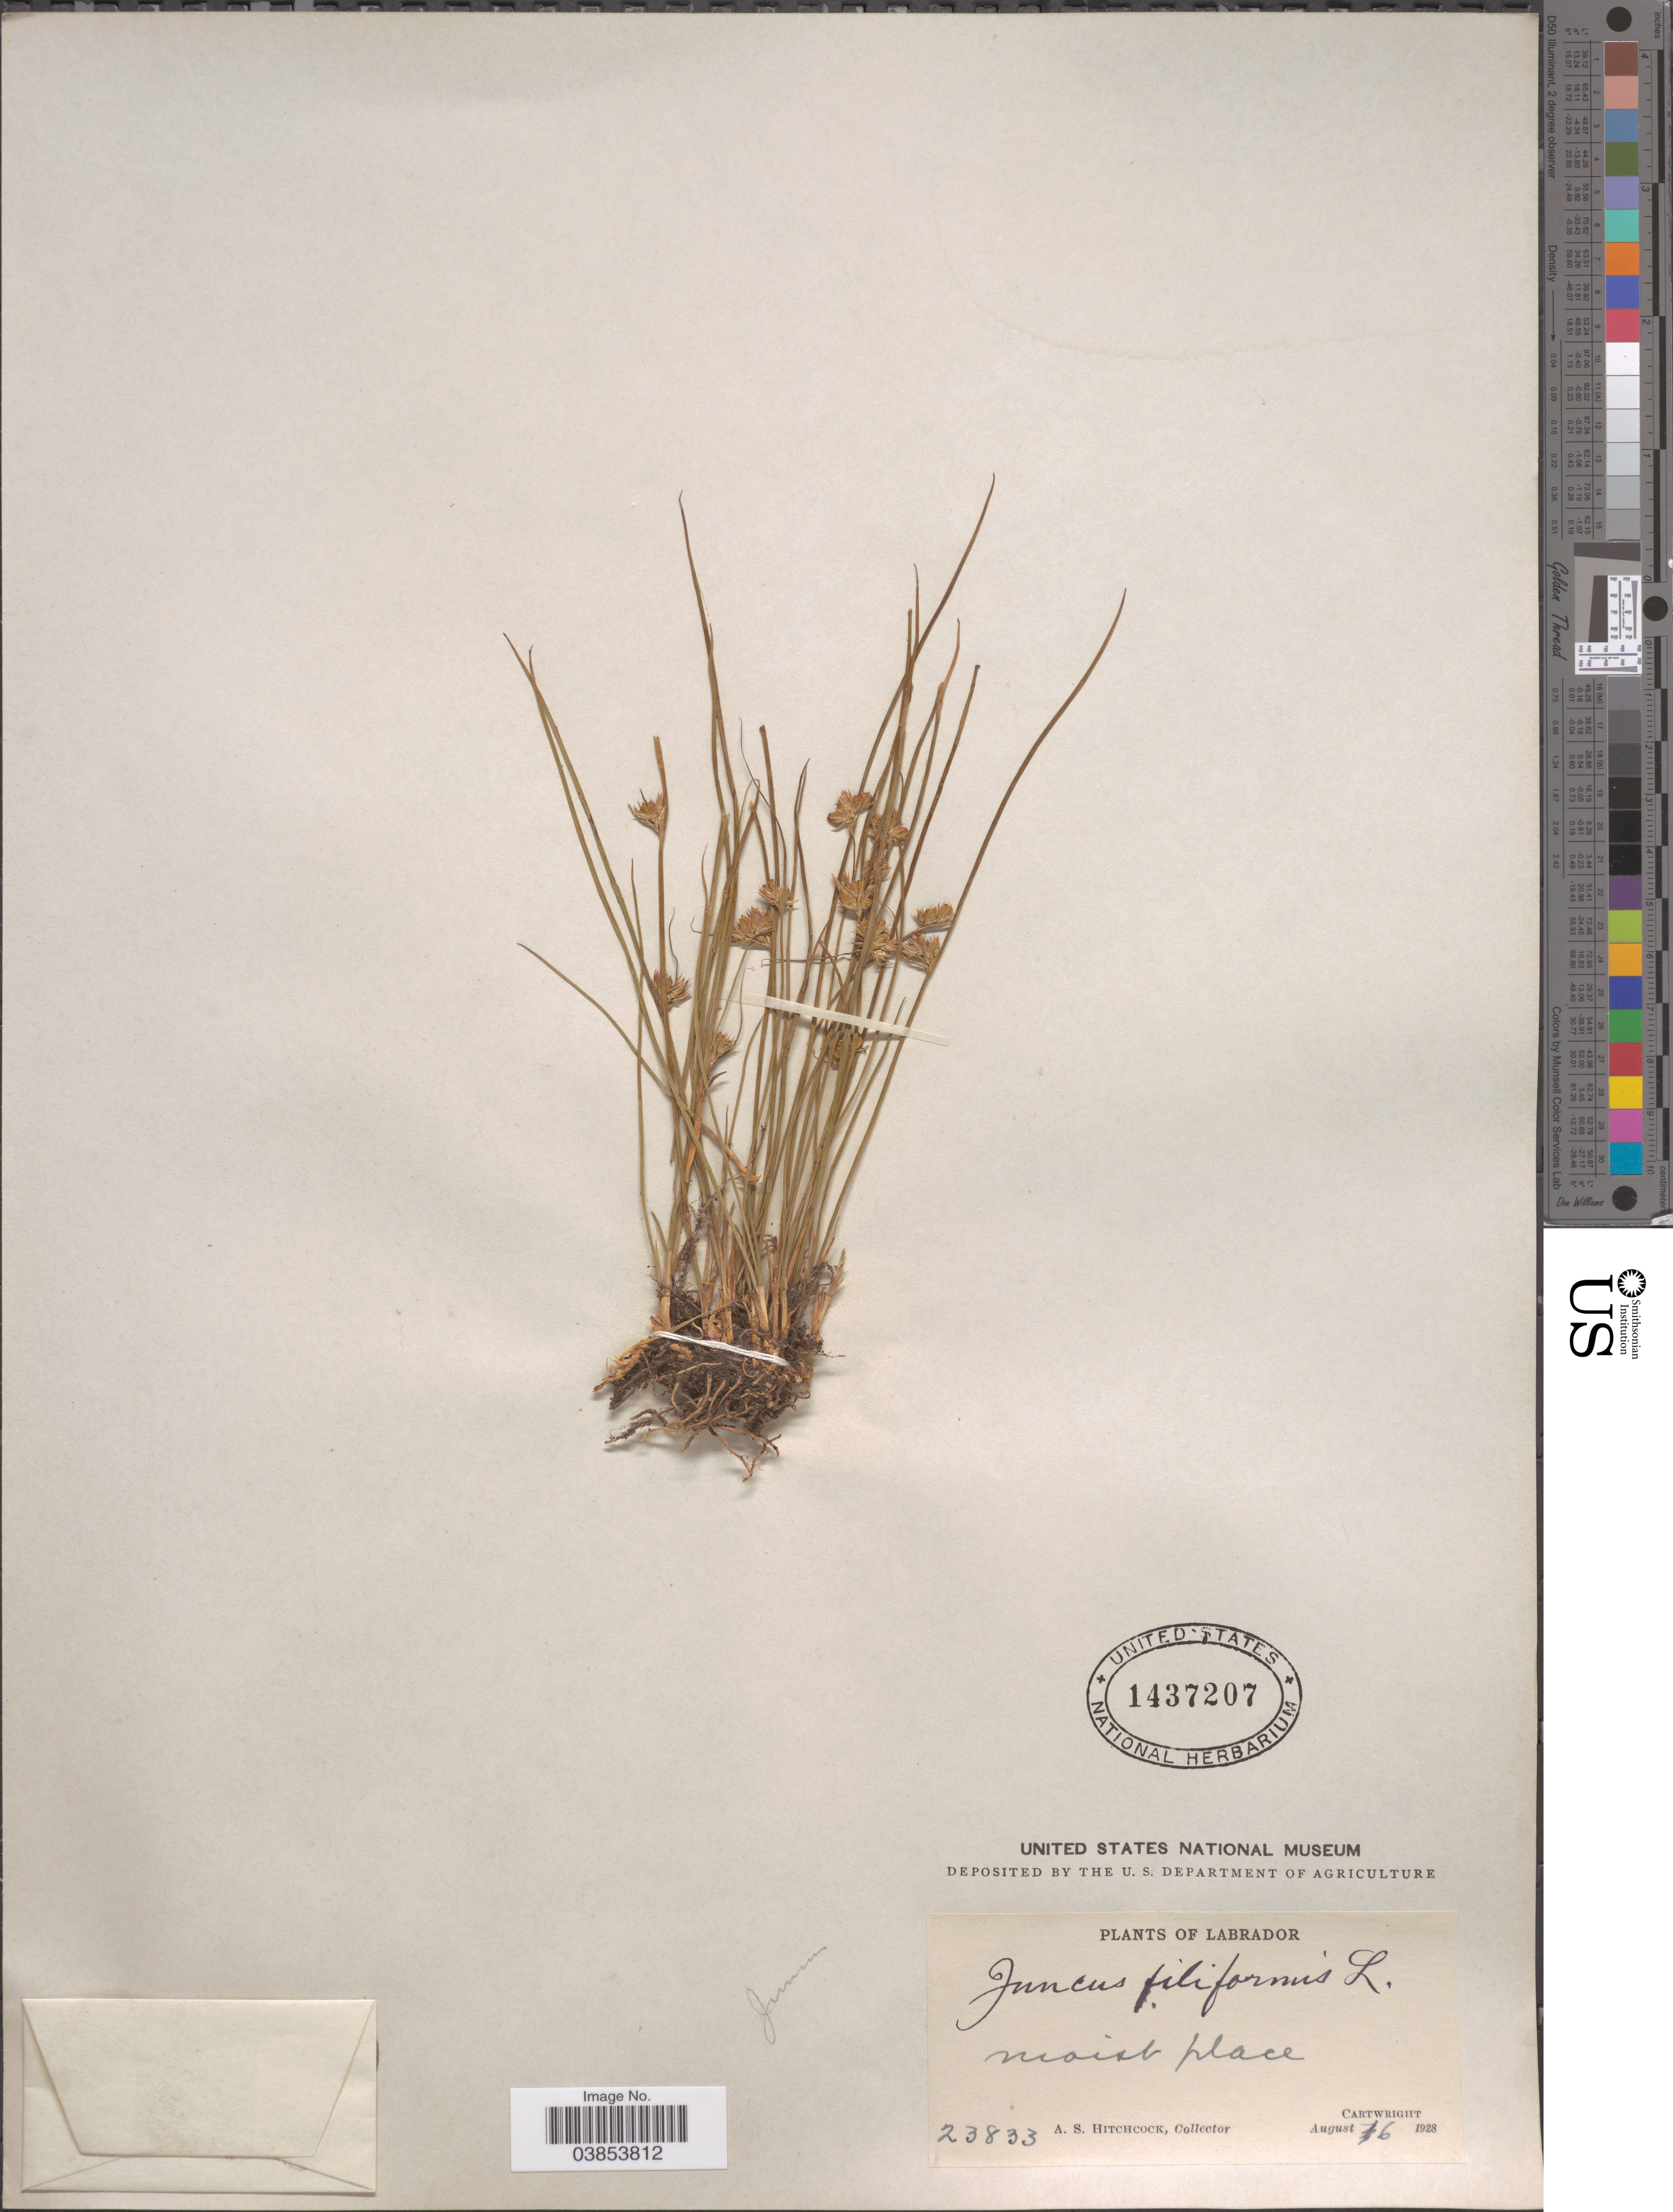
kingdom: Plantae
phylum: Tracheophyta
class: Liliopsida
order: Poales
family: Juncaceae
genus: Juncus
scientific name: Juncus filiformis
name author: L.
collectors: A. S. Hitchcock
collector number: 23833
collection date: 1928-08-06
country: Canada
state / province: Newfoundland and Labrador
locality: Labrador. Cartwright.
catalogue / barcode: US 1437207